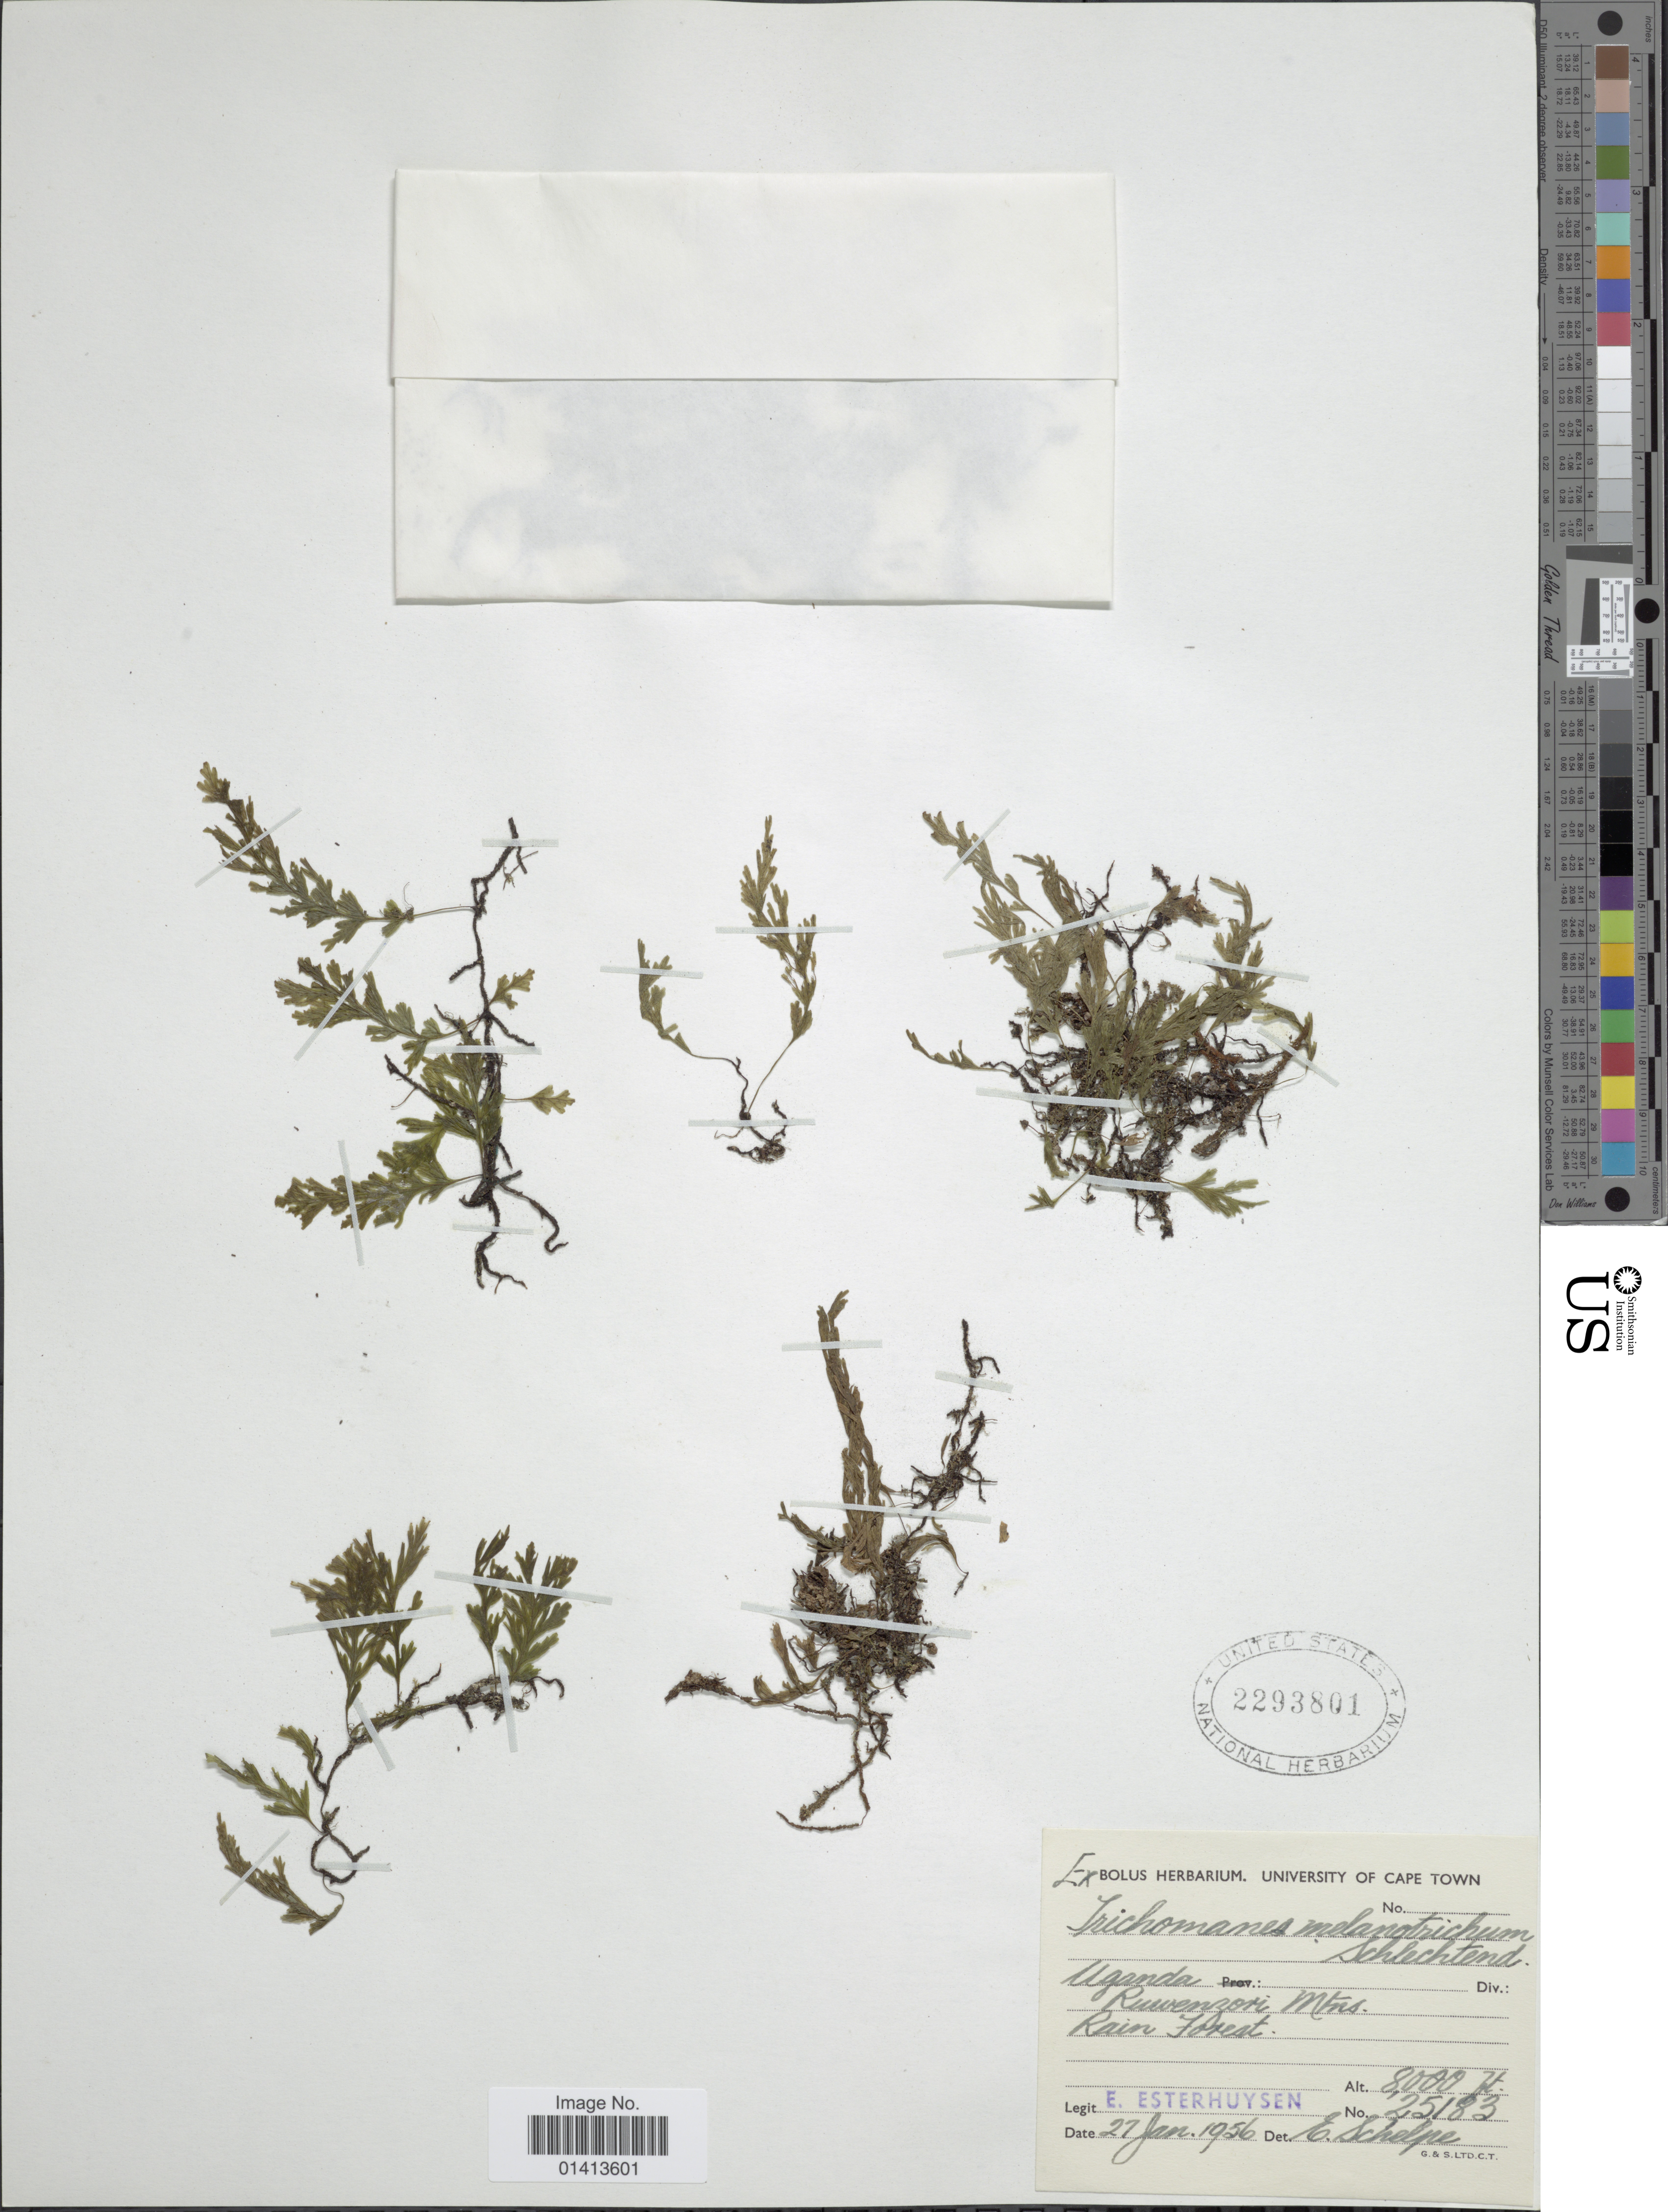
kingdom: Plantae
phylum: Tracheophyta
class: Polypodiopsida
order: Hymenophyllales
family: Hymenophyllaceae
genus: Crepidomanes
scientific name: Crepidomanes melanotrichum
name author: (Schltdl.) J.P. Roux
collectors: E. E. Esterhuysen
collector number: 25183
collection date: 1956-01-27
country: Uganda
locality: Ruwenzori Mtns.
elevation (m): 2438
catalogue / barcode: US 2293801